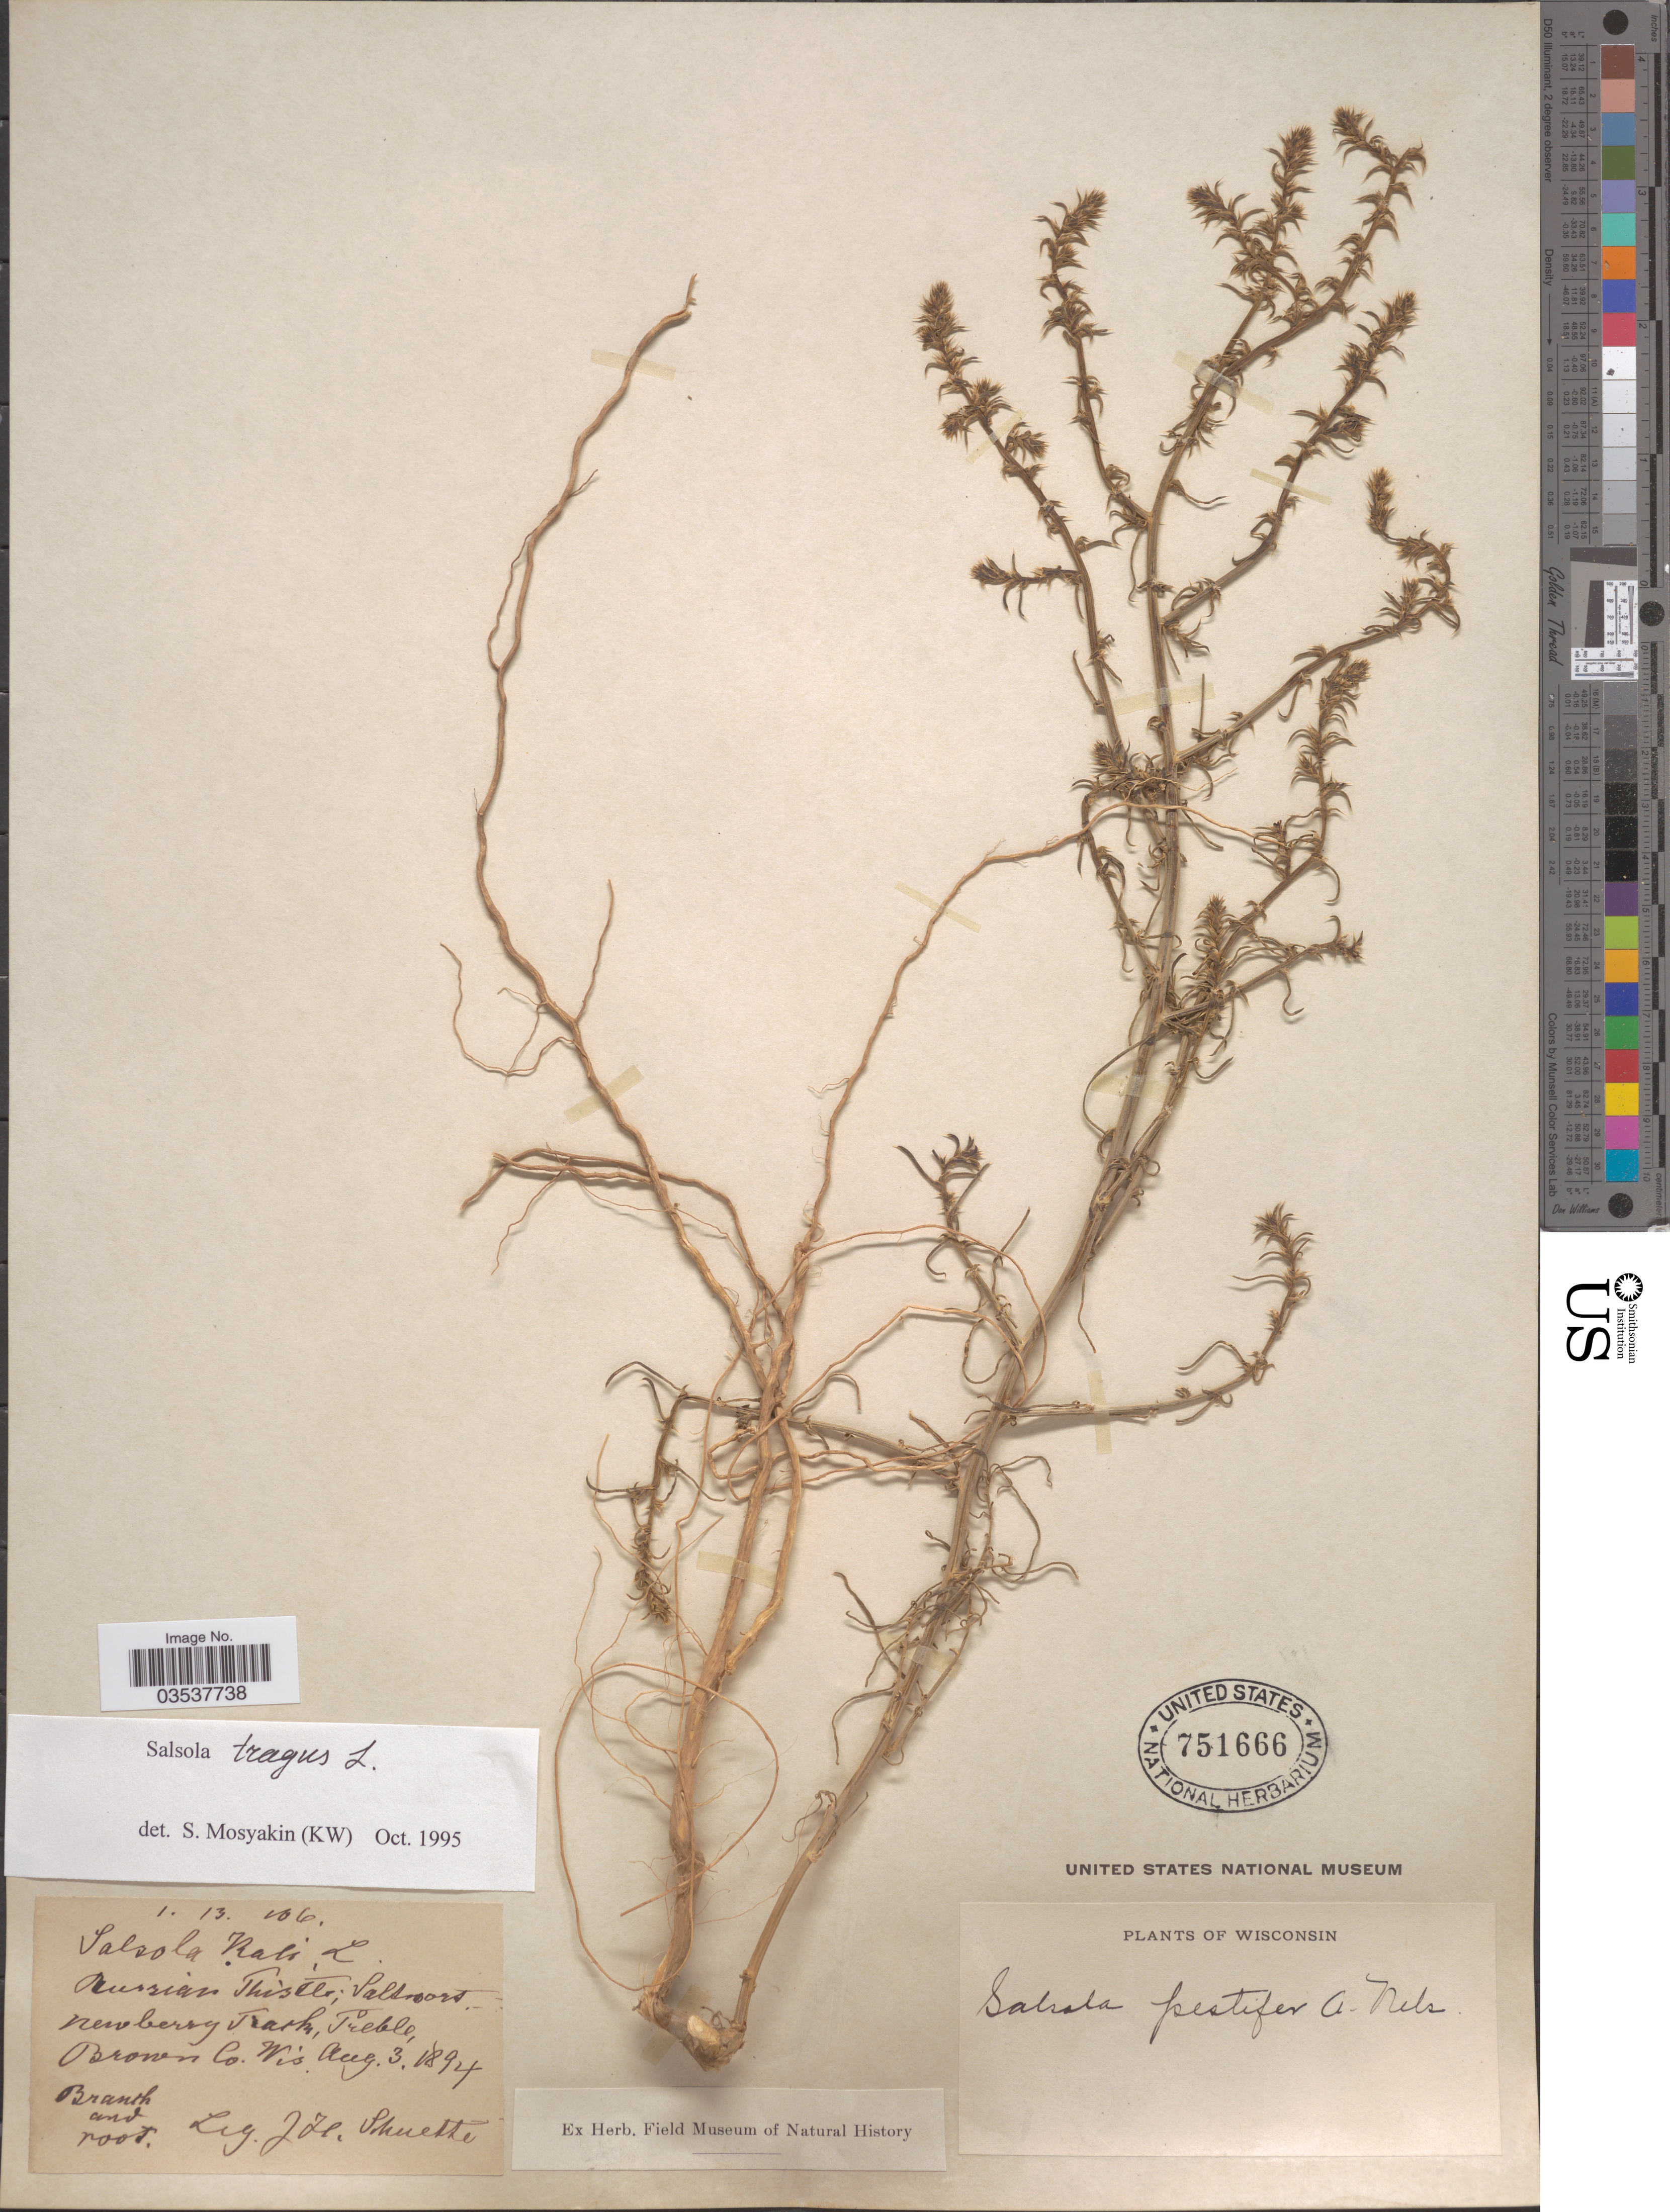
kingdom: Plantae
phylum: Tracheophyta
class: Magnoliopsida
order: Caryophyllales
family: Amaranthaceae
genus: Salsola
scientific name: Salsola pestifer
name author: A. Nelson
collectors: J. H. Schuette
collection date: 1894-08-03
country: United States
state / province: Wisconsin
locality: Newberry Track, Treble, Brown Co.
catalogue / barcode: US 751666